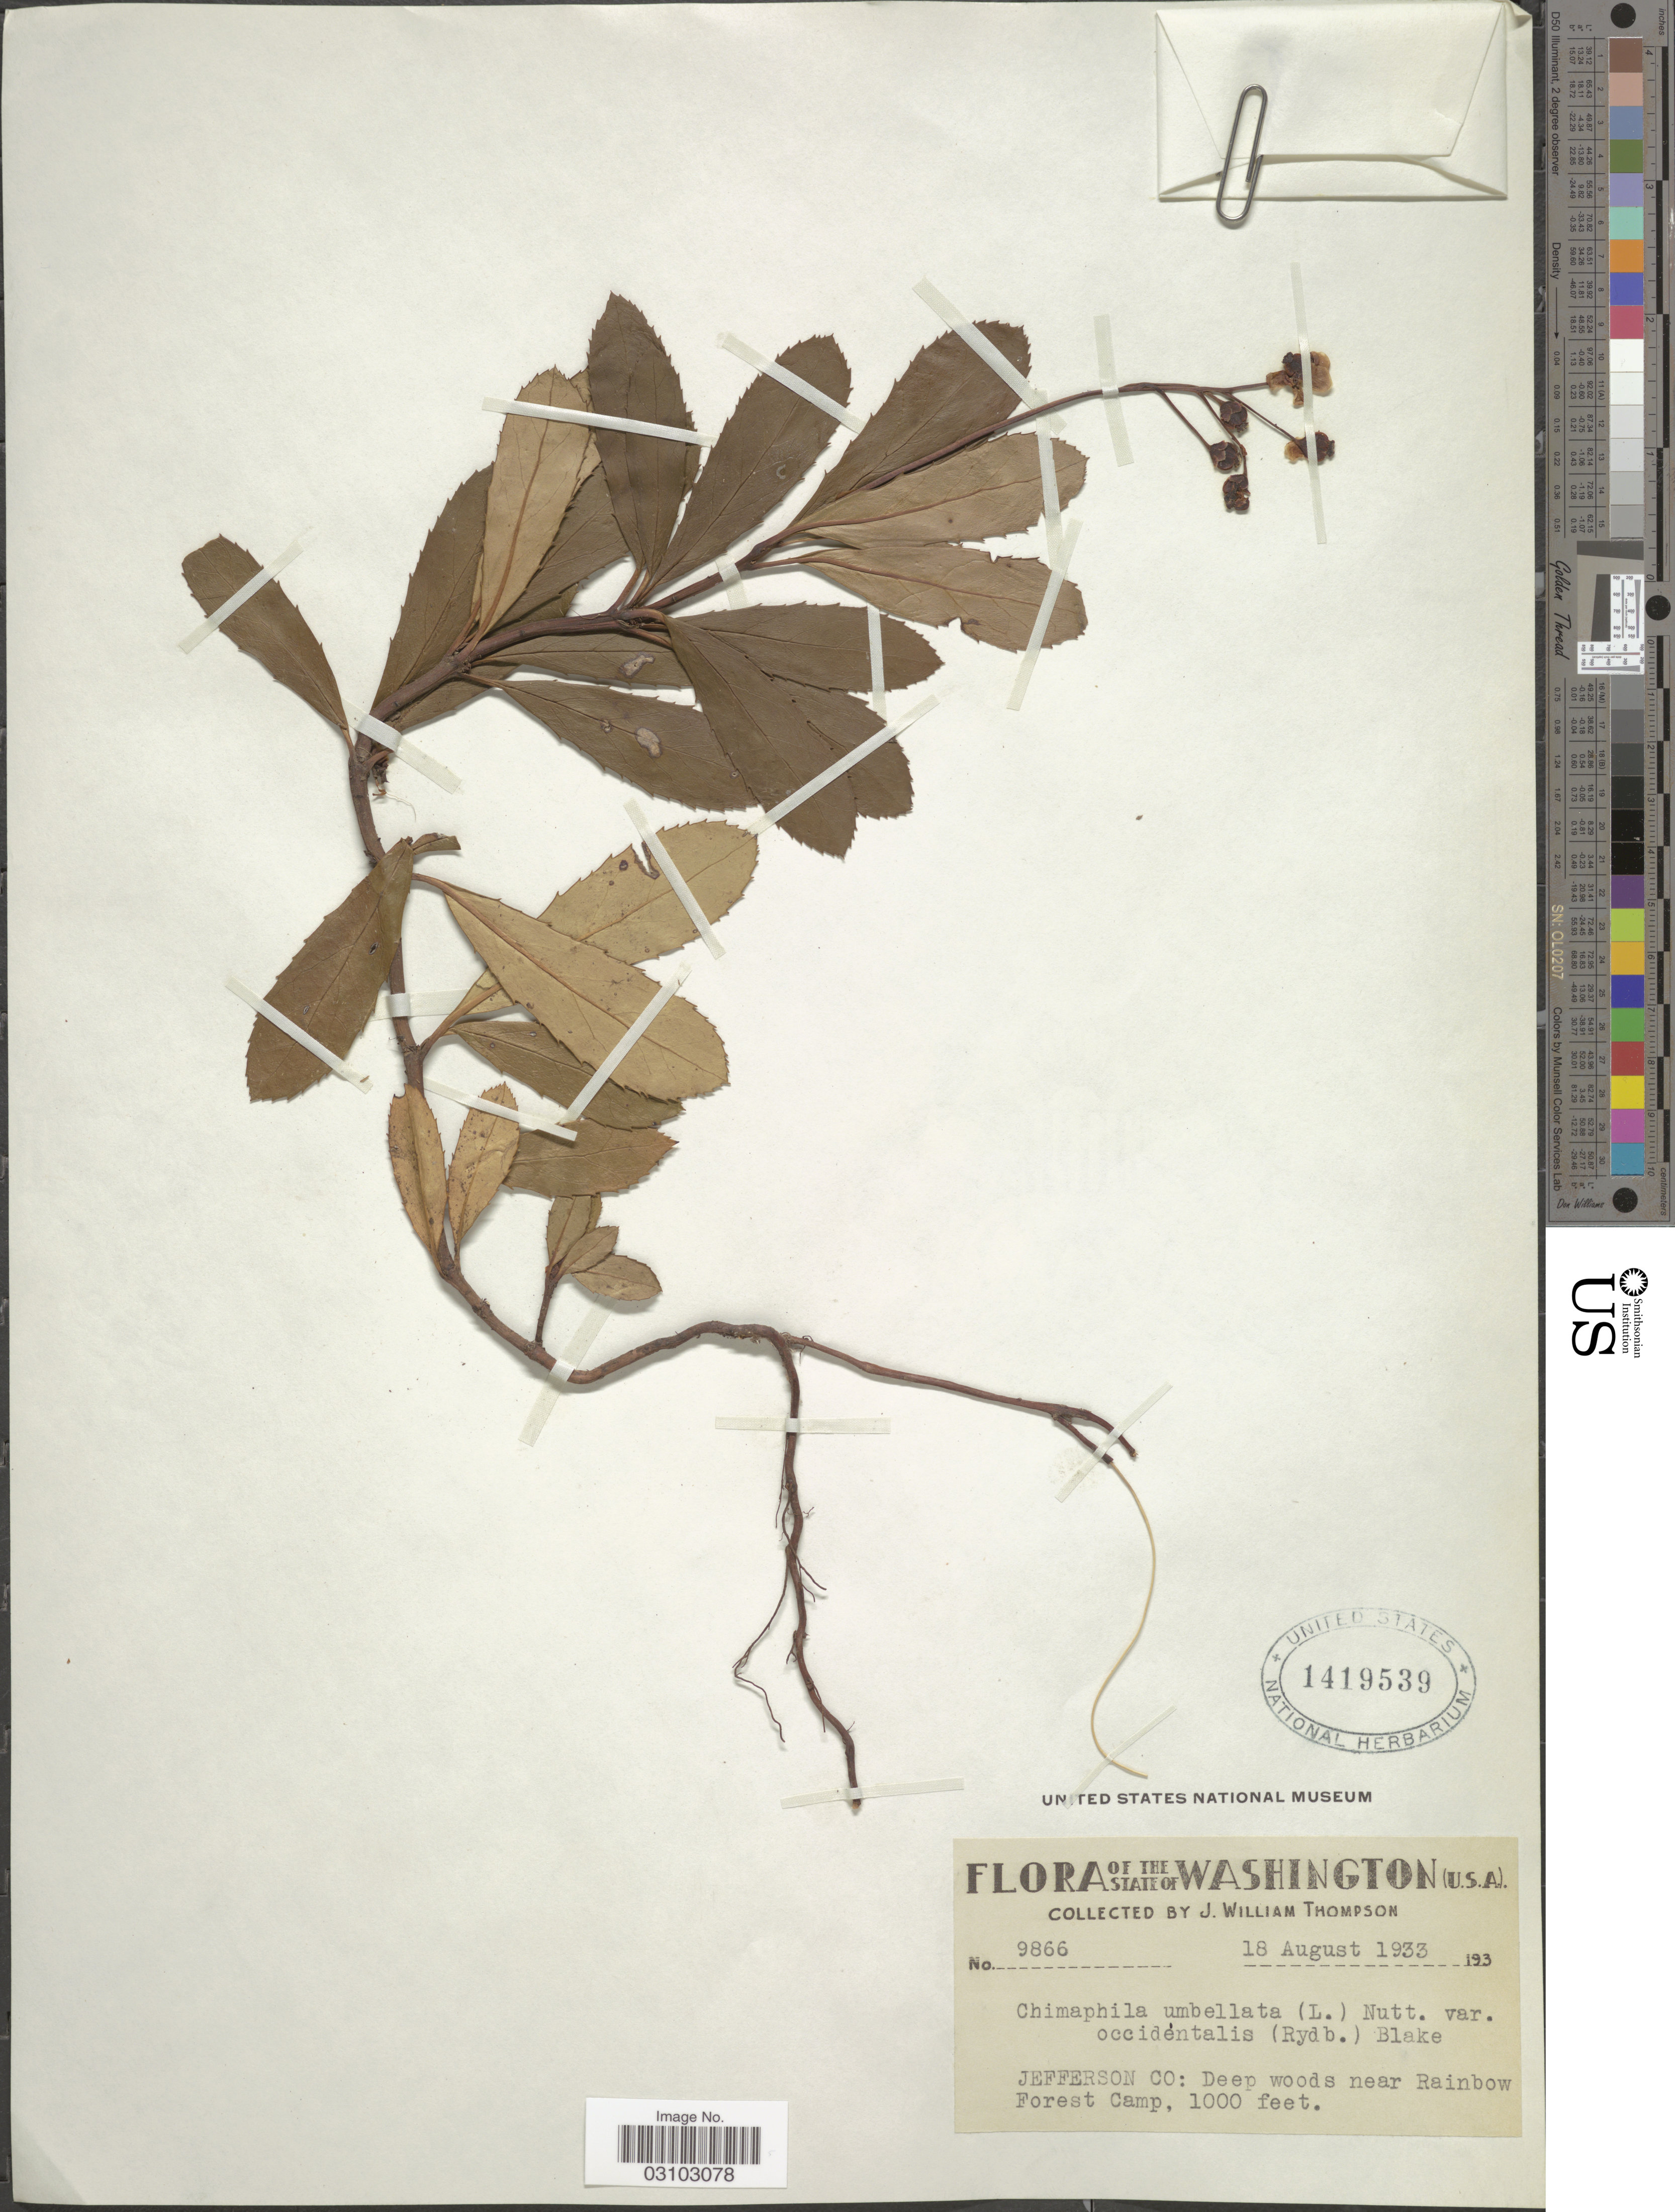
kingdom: Plantae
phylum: Tracheophyta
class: Magnoliopsida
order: Ericales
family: Ericaceae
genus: Chimaphila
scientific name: Chimaphila umbellata var. occidentalis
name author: (Rydb.) S.F. Blake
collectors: J. W. Thompson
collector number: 9866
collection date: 1933-08-18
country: United States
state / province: Washington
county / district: Jefferson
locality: Jefferson Co: Deep woods near Rainbow Forest Camp.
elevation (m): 305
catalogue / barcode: US 1419539